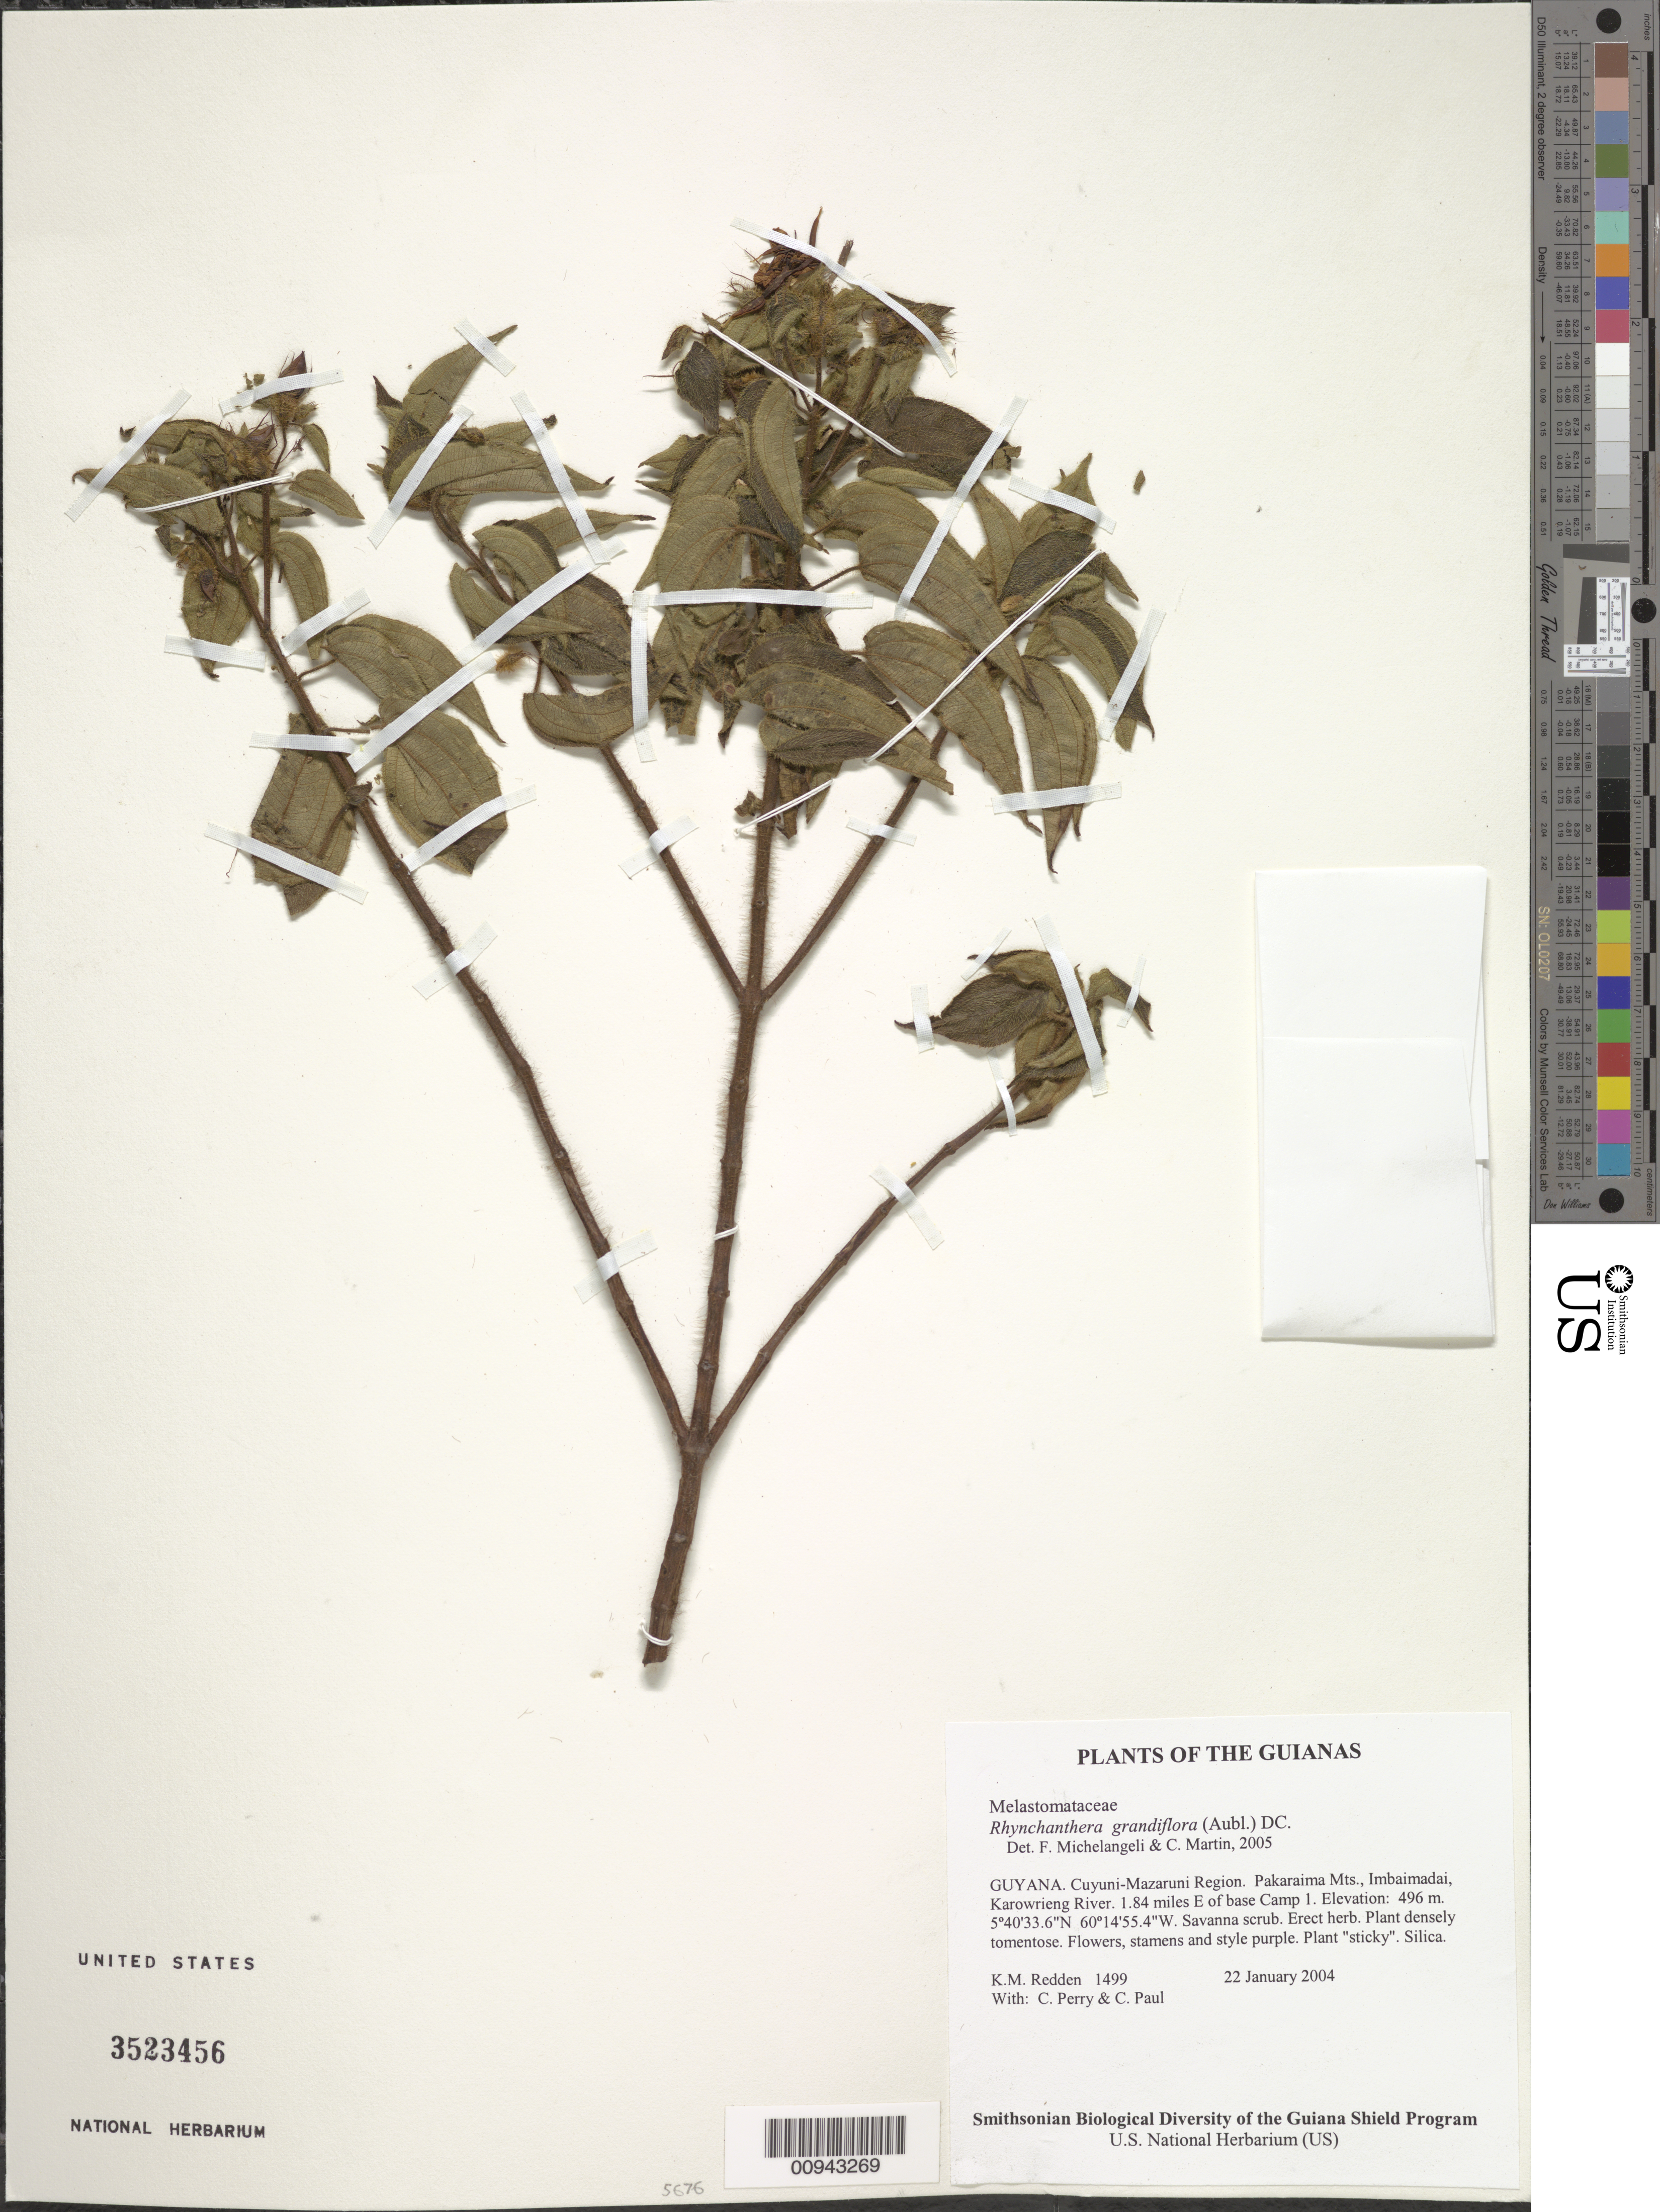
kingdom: Plantae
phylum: Tracheophyta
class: Magnoliopsida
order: Myrtales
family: Melastomataceae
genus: Rhynchanthera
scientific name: Rhynchanthera grandiflora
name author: (Aubl.) DC.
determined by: Michelangeli, F. A.; Martin, C.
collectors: K. M. Redden, C. Perry & C. Paul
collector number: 1499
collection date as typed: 22 January 2004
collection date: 2004-01-22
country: Guyana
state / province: Cuyuni-Mazaruni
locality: Pakaraima Mts., Imbaimadai, Karowrieng River. 1.84 miles E of base Camp 1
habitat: Savanna scrub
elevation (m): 496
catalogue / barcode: US 3523456